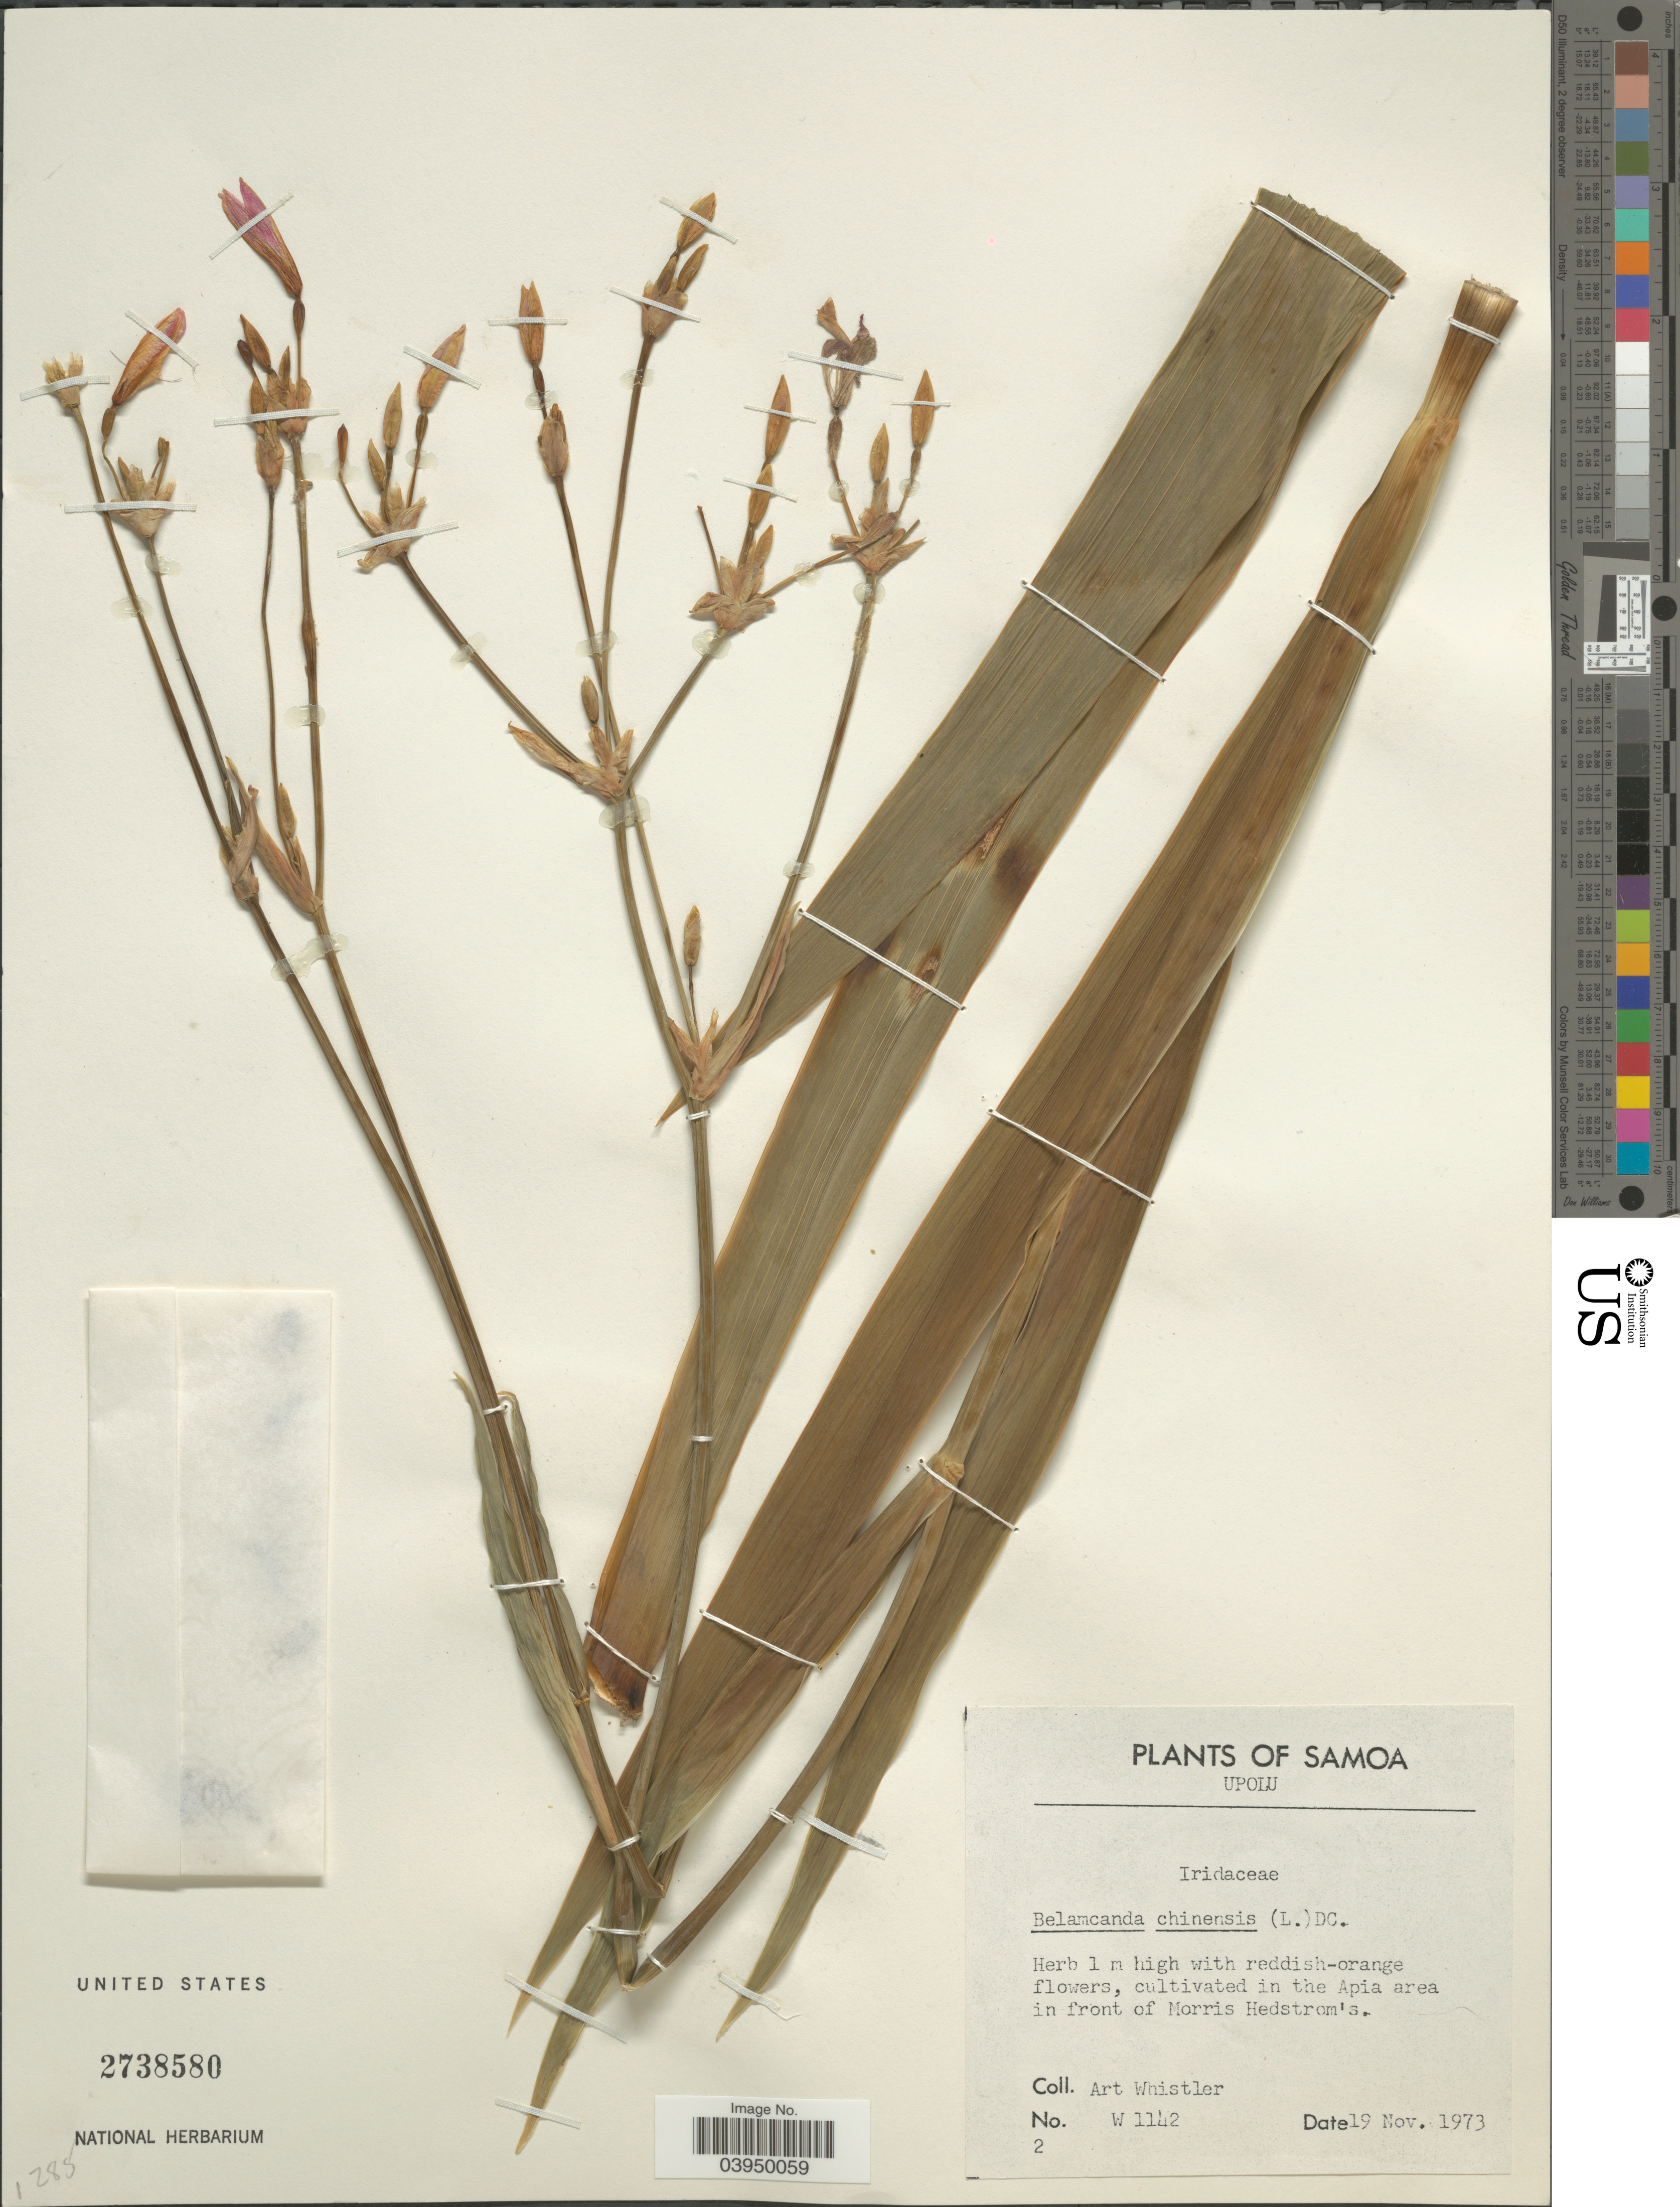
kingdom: Plantae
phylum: Tracheophyta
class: Liliopsida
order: Asparagales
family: Iridaceae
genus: Iris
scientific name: Iris domestica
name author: (L.) Goldblatt & Mabb.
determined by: Strong, Mark T., (BOT), Smithsonian Institution - National Museum of Natural History (UNITED STATES)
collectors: A. Whistler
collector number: W1142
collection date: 1973-11-19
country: Samoa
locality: Samoa. Upolu. In the Apia area in front of Morris Hestrom's.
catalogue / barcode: US 2738580